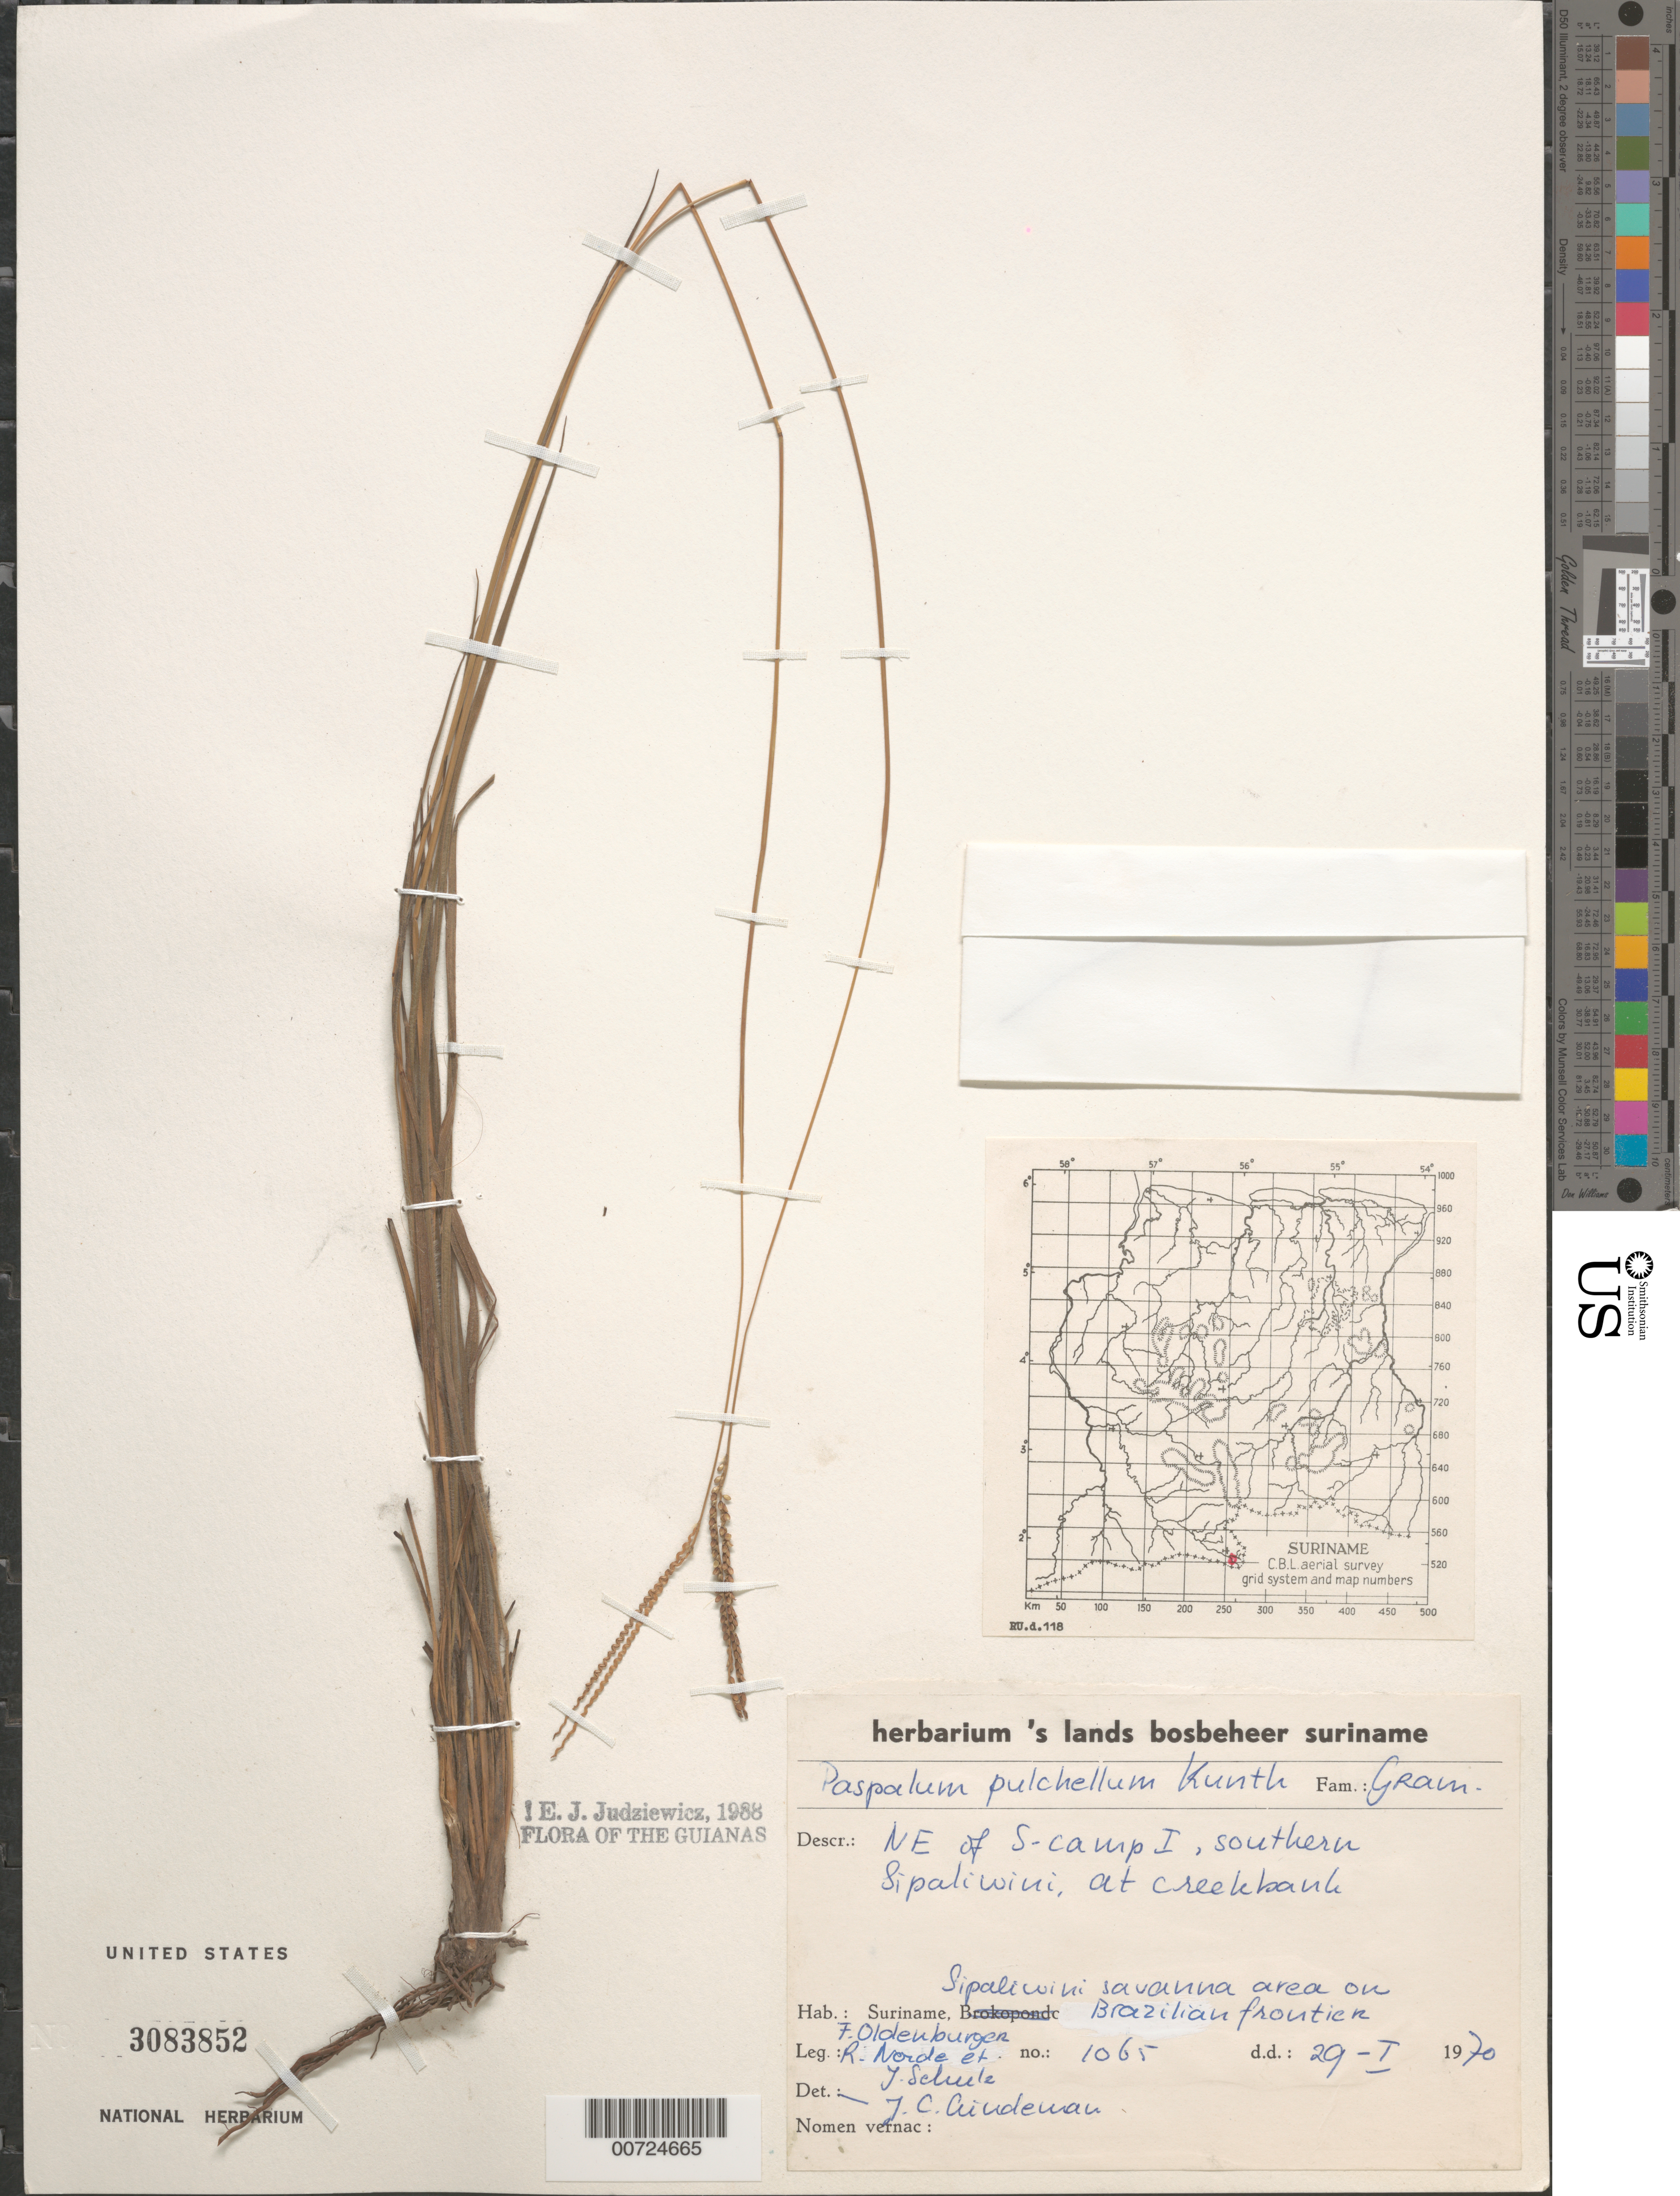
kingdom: Plantae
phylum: Tracheophyta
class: Liliopsida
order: Poales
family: Poaceae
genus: Paspalum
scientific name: Paspalum pulchellum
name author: Kunth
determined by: Judziewicz, E. J.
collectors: F. Oldenburger, R. Norde & J. P. Schulz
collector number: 1065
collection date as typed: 29-Jan-70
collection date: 1970-01-29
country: Suriname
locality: Sipaliwini Savanna, southern part, Brazilian frontier, NE of S camp I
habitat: Savanna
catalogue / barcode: US 3083852